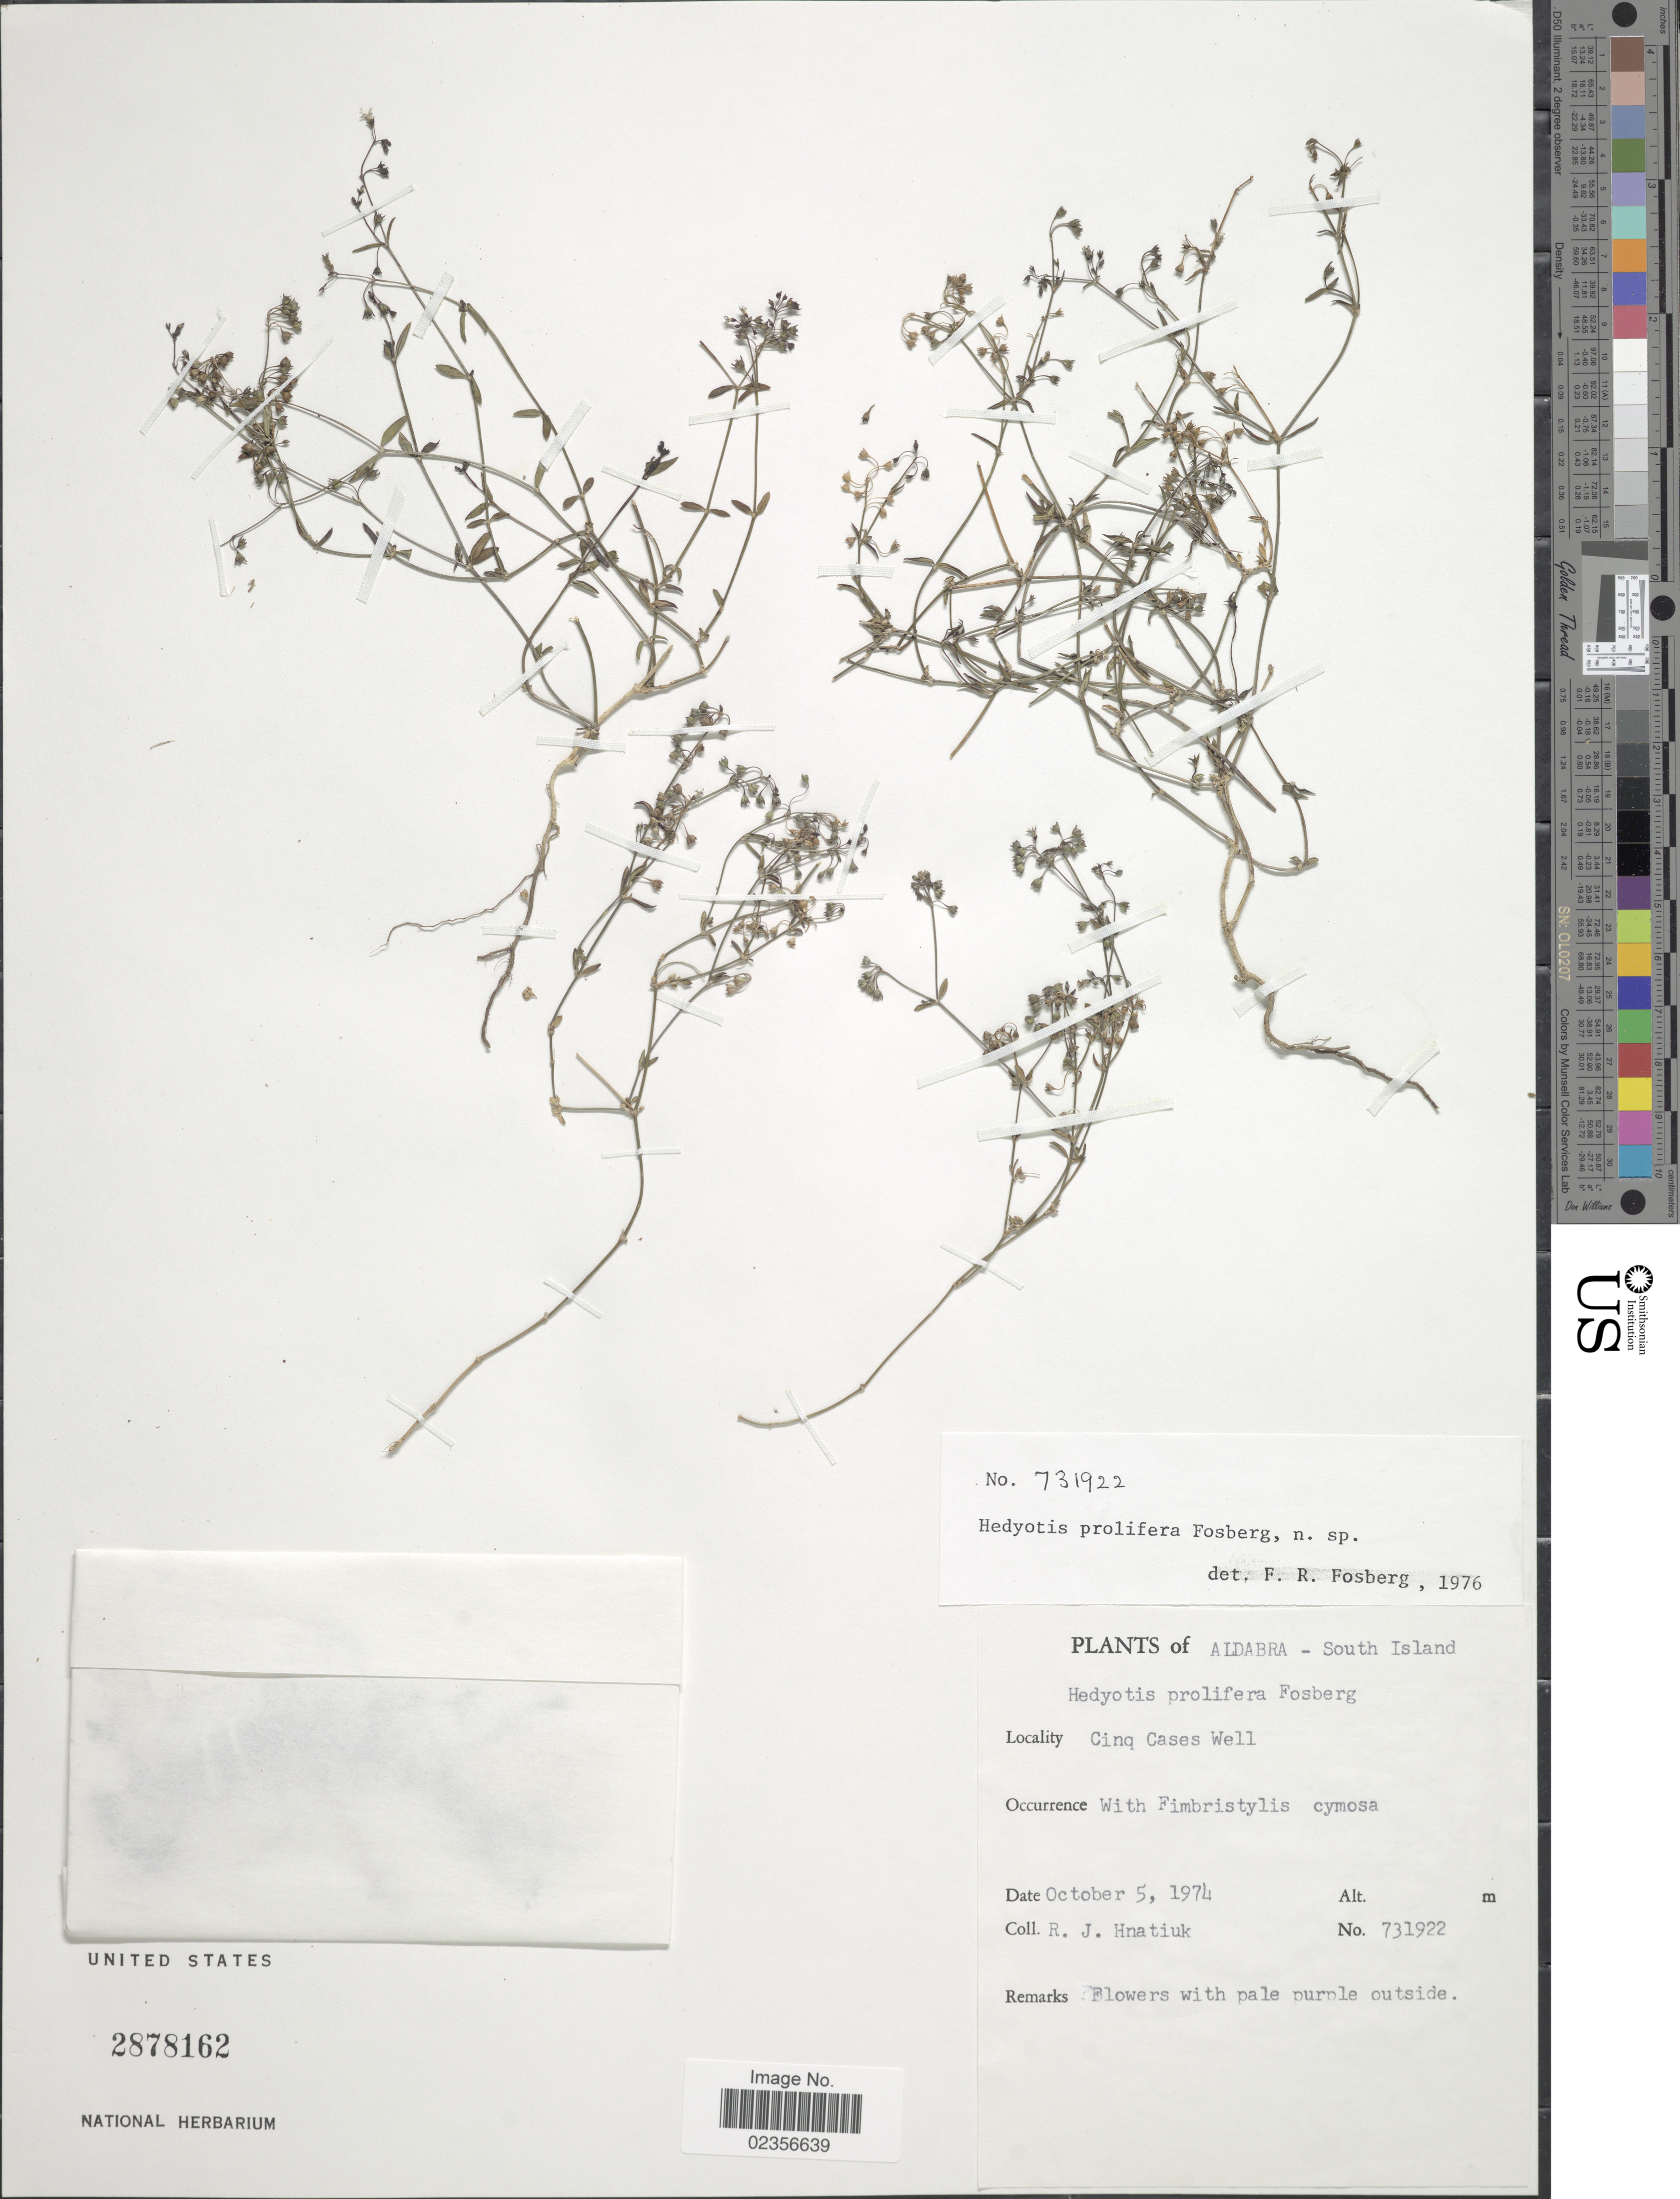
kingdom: Plantae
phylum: Tracheophyta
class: Magnoliopsida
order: Gentianales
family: Rubiaceae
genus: Hedyotis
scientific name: Hedyotis prolifera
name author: Fosberg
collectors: R. Hnatiuk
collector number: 731922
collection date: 1974-10-05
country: Seychelles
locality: Aldabra - South Island Cinq Cases Well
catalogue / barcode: US 2878162